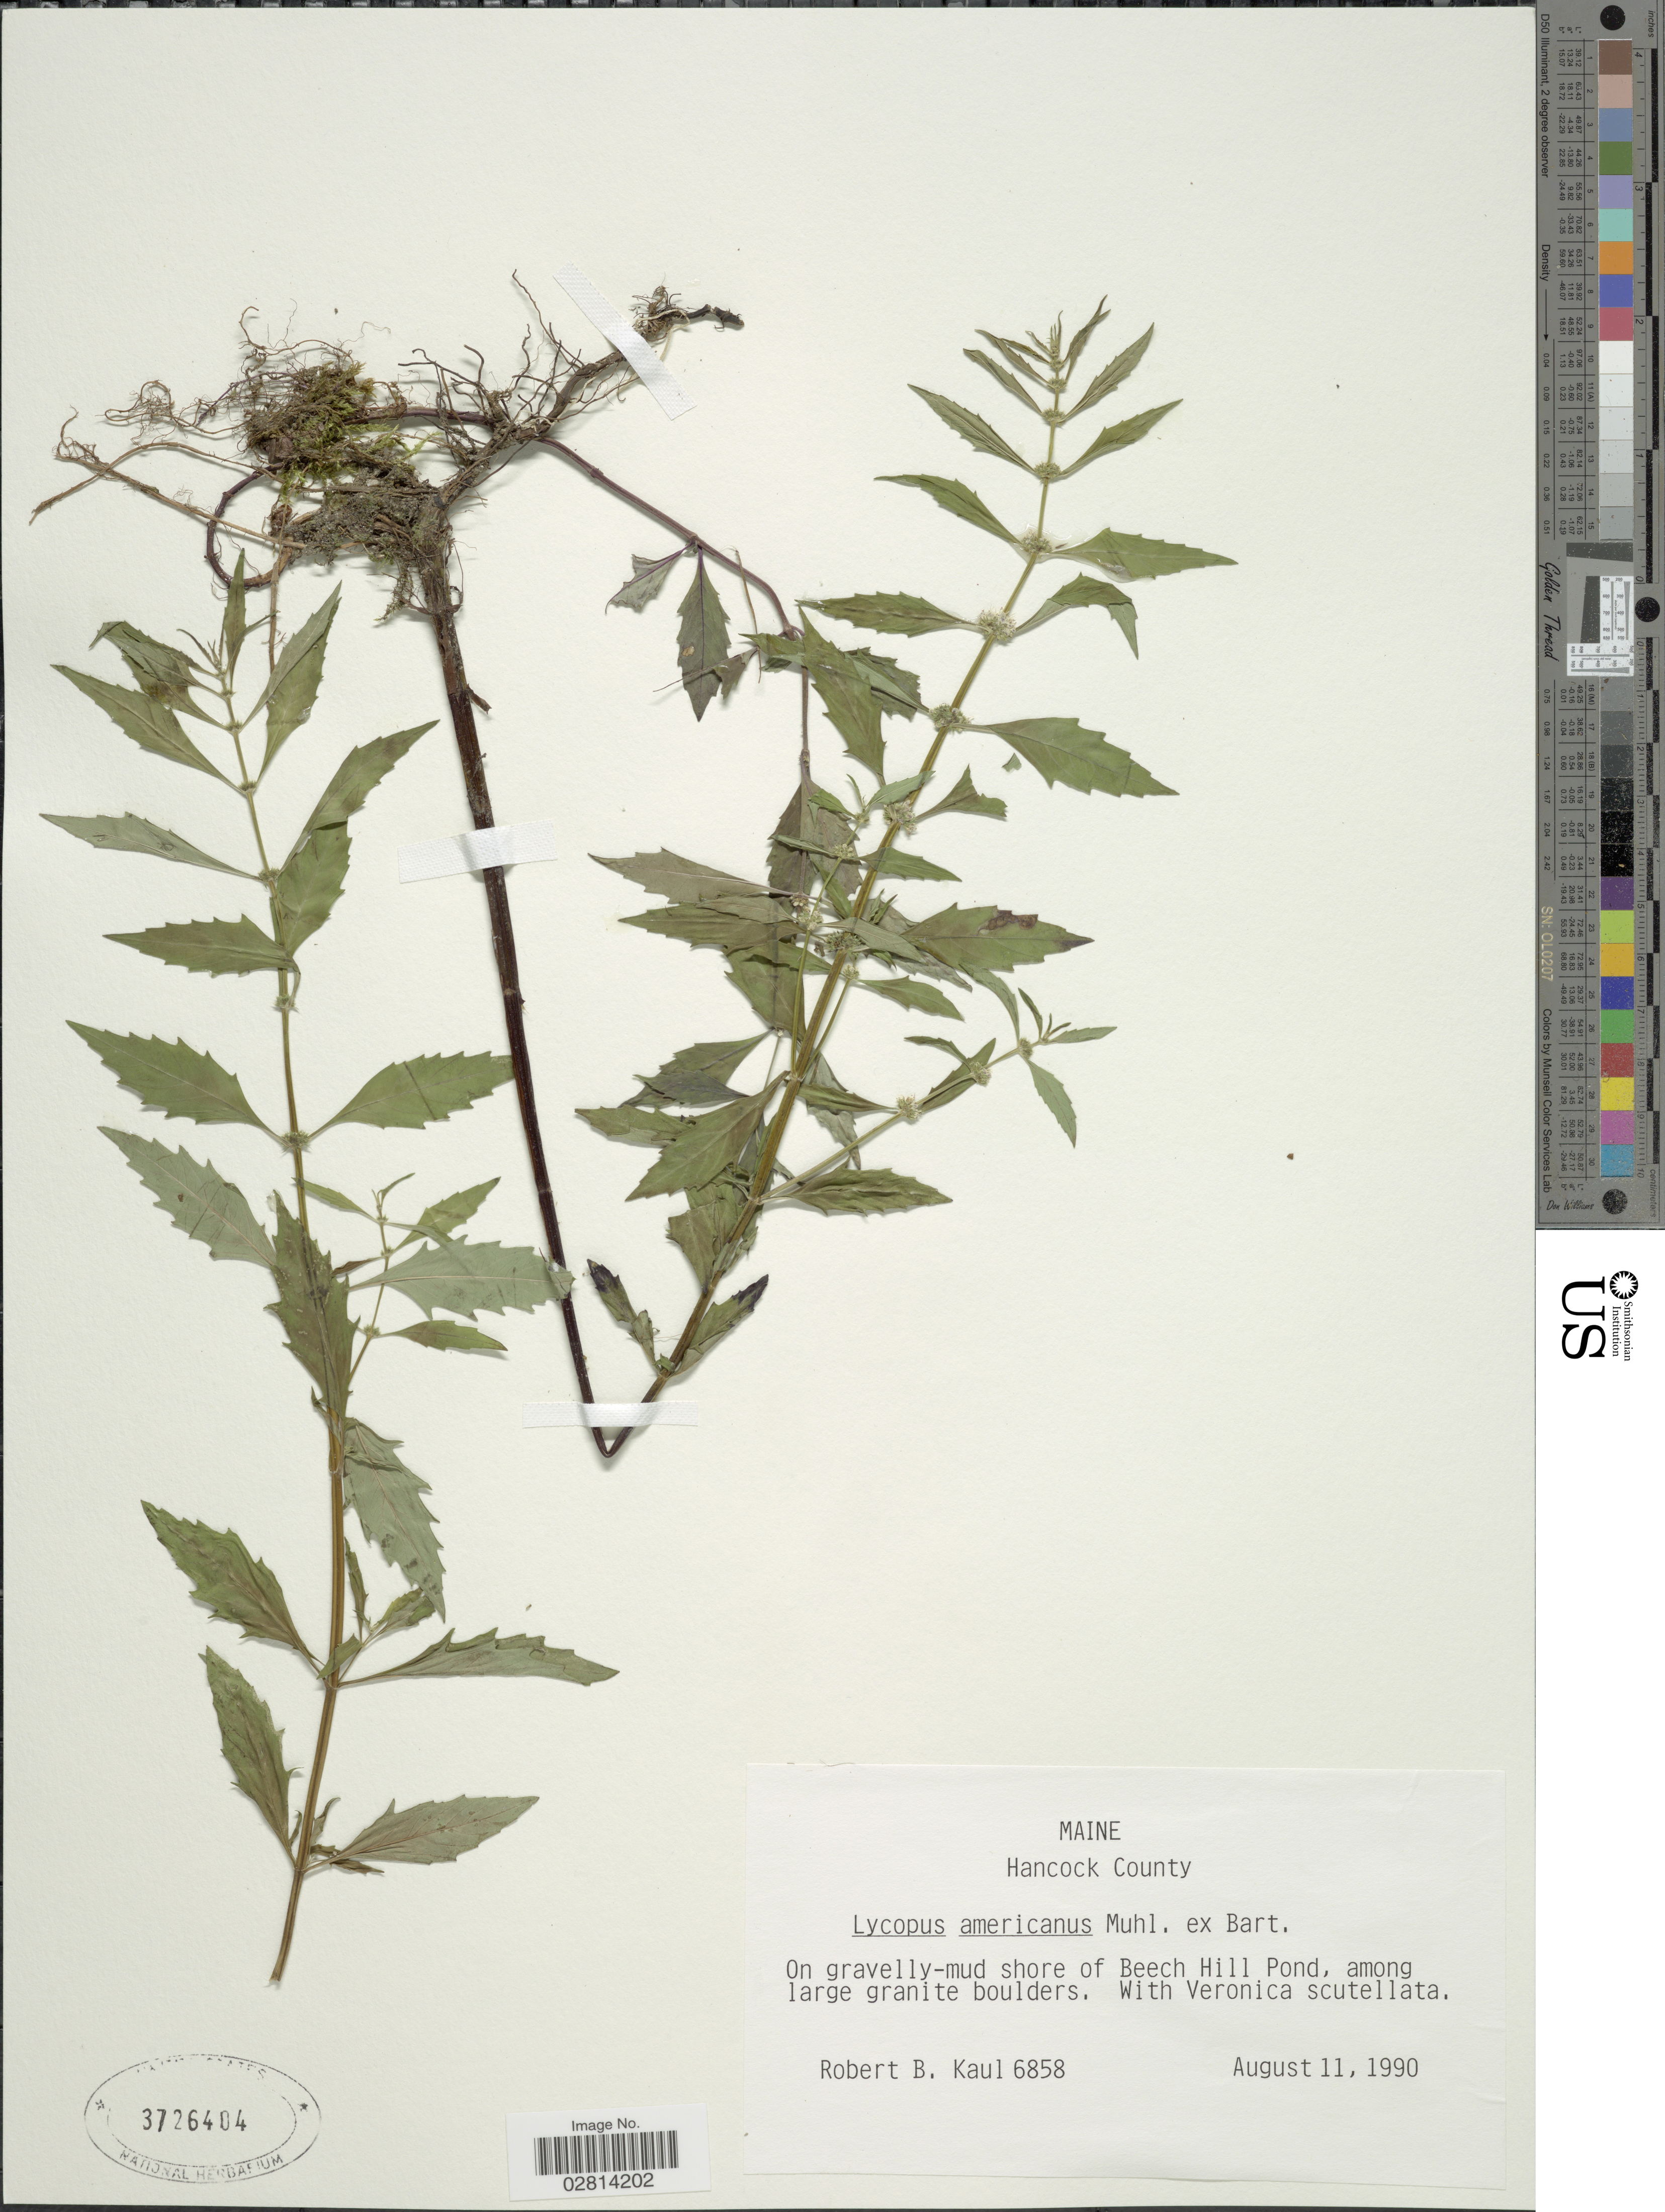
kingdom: Plantae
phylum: Tracheophyta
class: Magnoliopsida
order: Lamiales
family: Lamiaceae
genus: Lycopus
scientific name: Lycopus americanus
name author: Muhl. ex W.P.C. Barton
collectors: R. Kaul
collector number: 6858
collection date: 1990-08-11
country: United States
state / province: Maine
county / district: Hancock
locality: On gravelly-mud shore of Beech Hill Pond, among large granite boulders.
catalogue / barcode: US 3726404